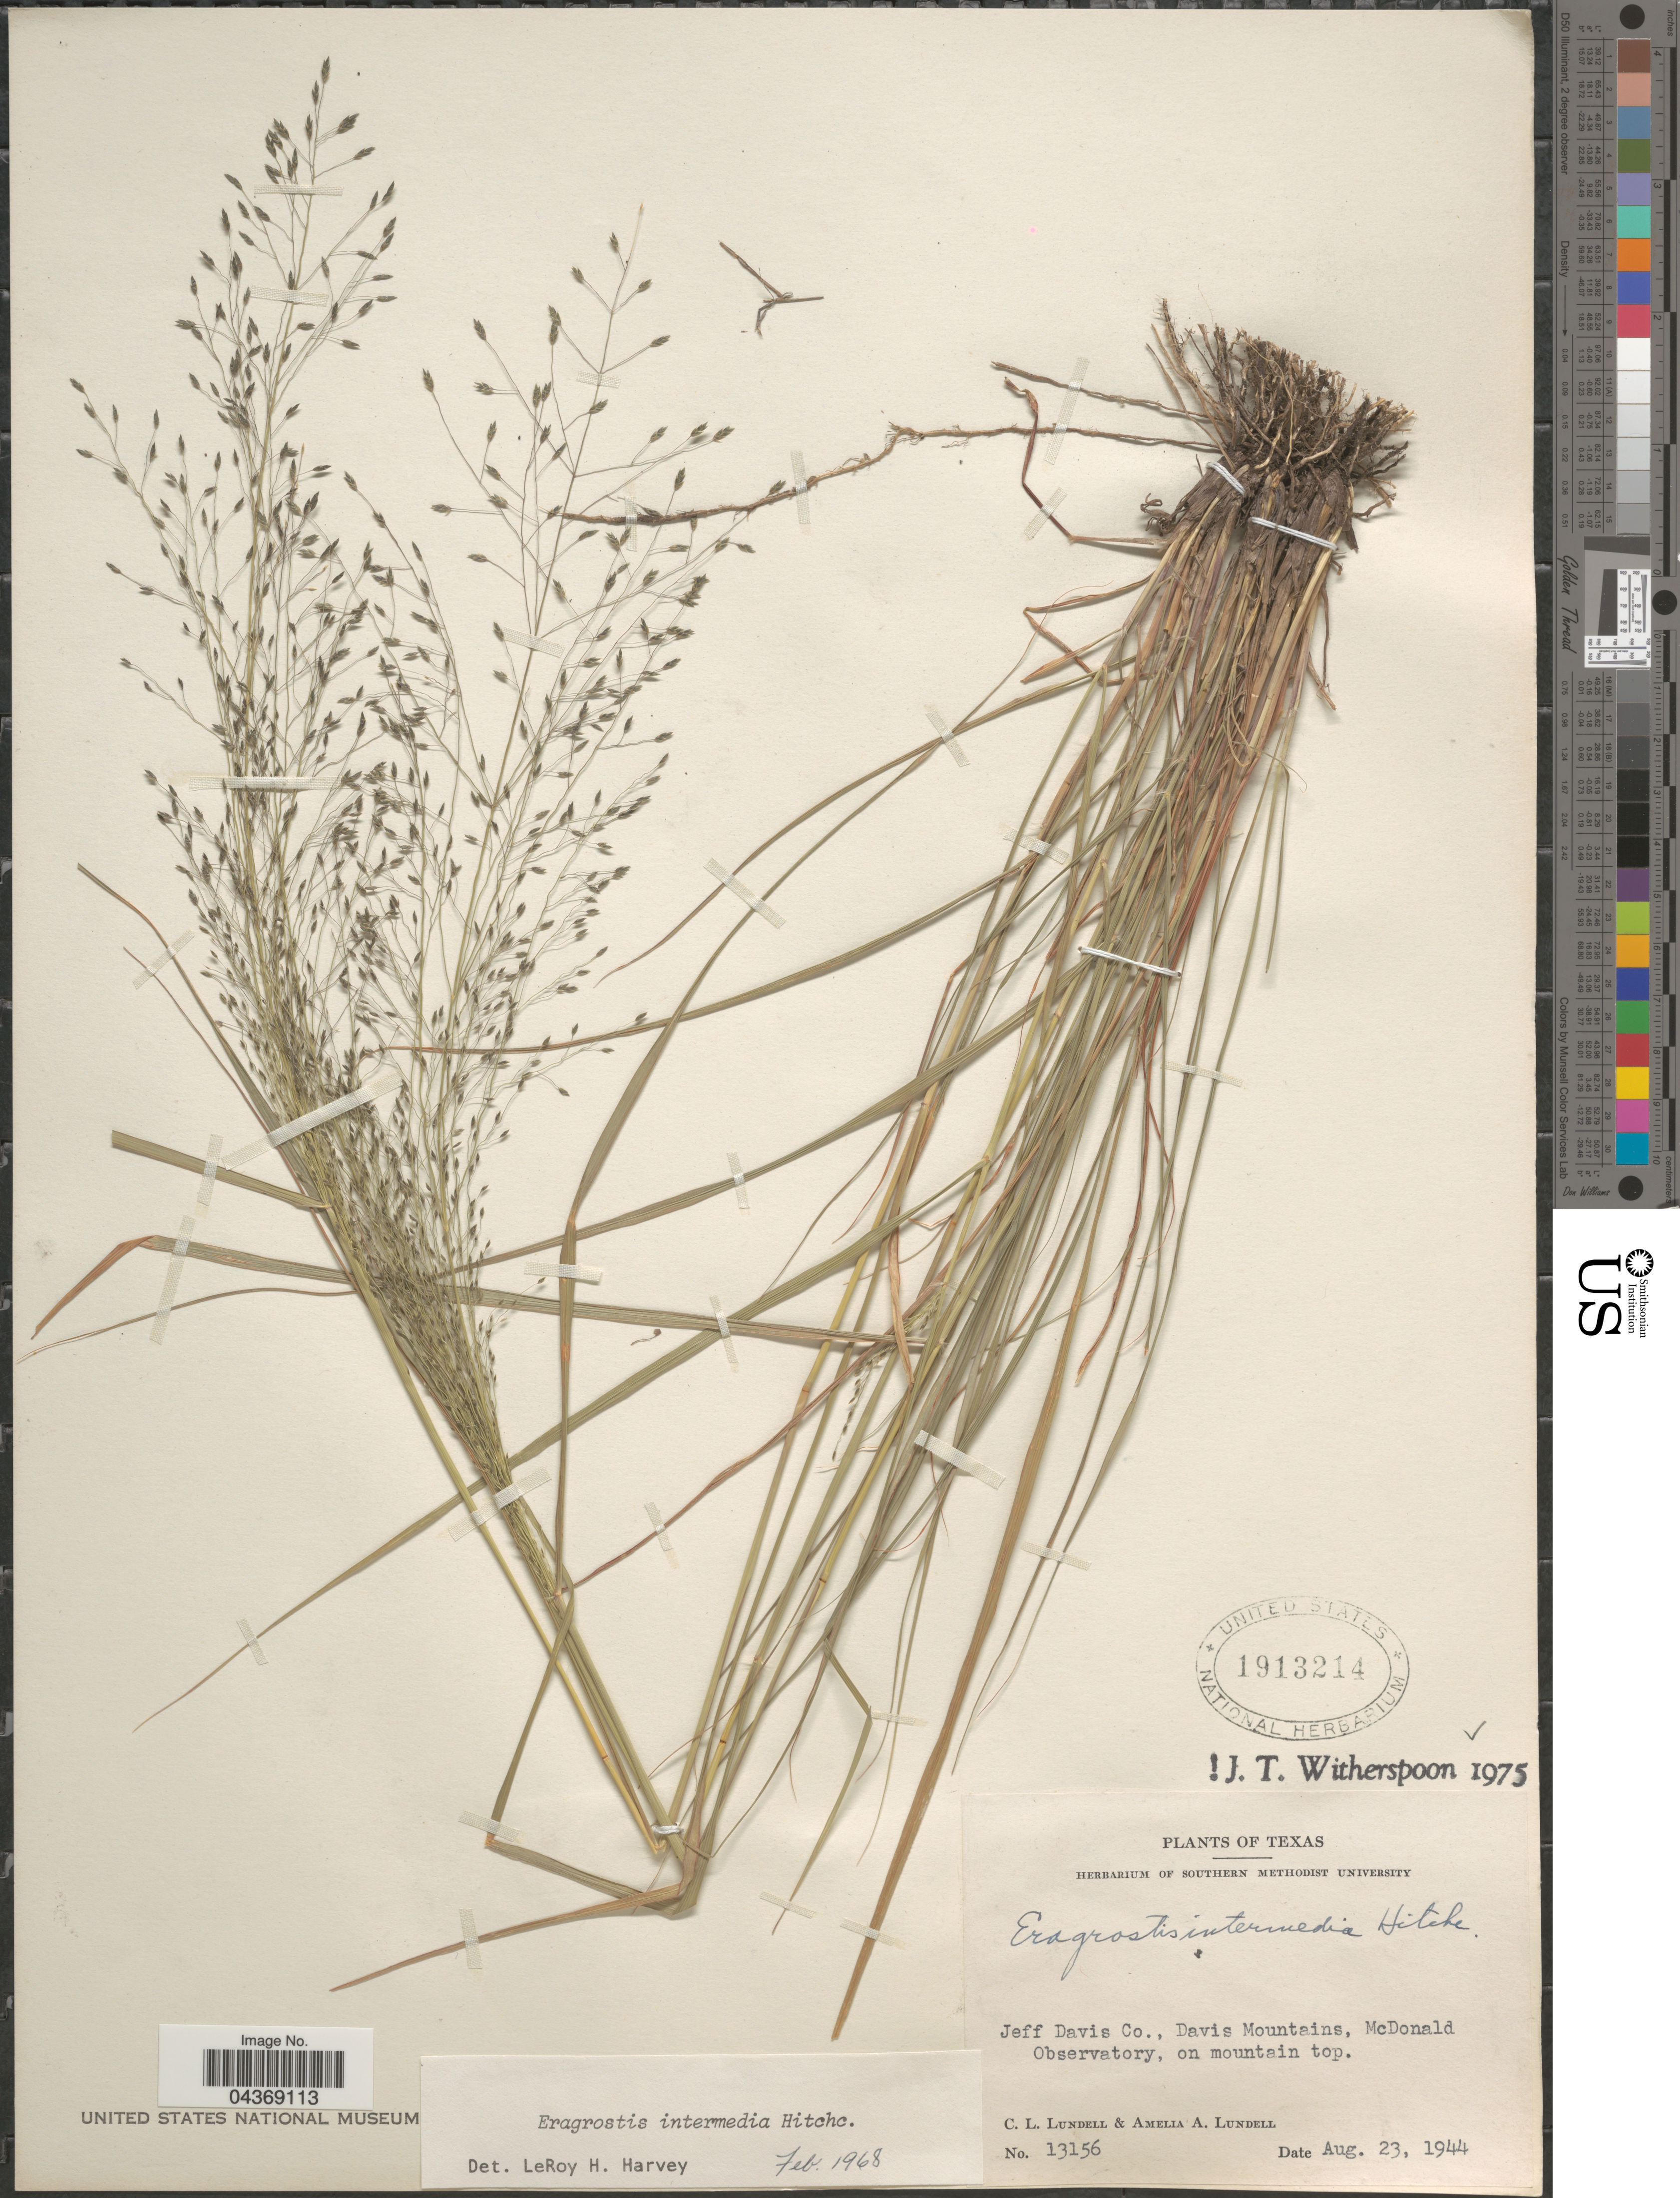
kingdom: Plantae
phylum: Tracheophyta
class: Liliopsida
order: Poales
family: Poaceae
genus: Eragrostis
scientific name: Eragrostis intermedia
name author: Hitchc.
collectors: C. L. Lundell & A. A. Lundell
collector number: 13156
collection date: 1944-08-23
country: United States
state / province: Texas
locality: Jeff Davis Co., Davis Mountains, McDonald Observatory, on mountain top.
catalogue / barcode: US 1913214